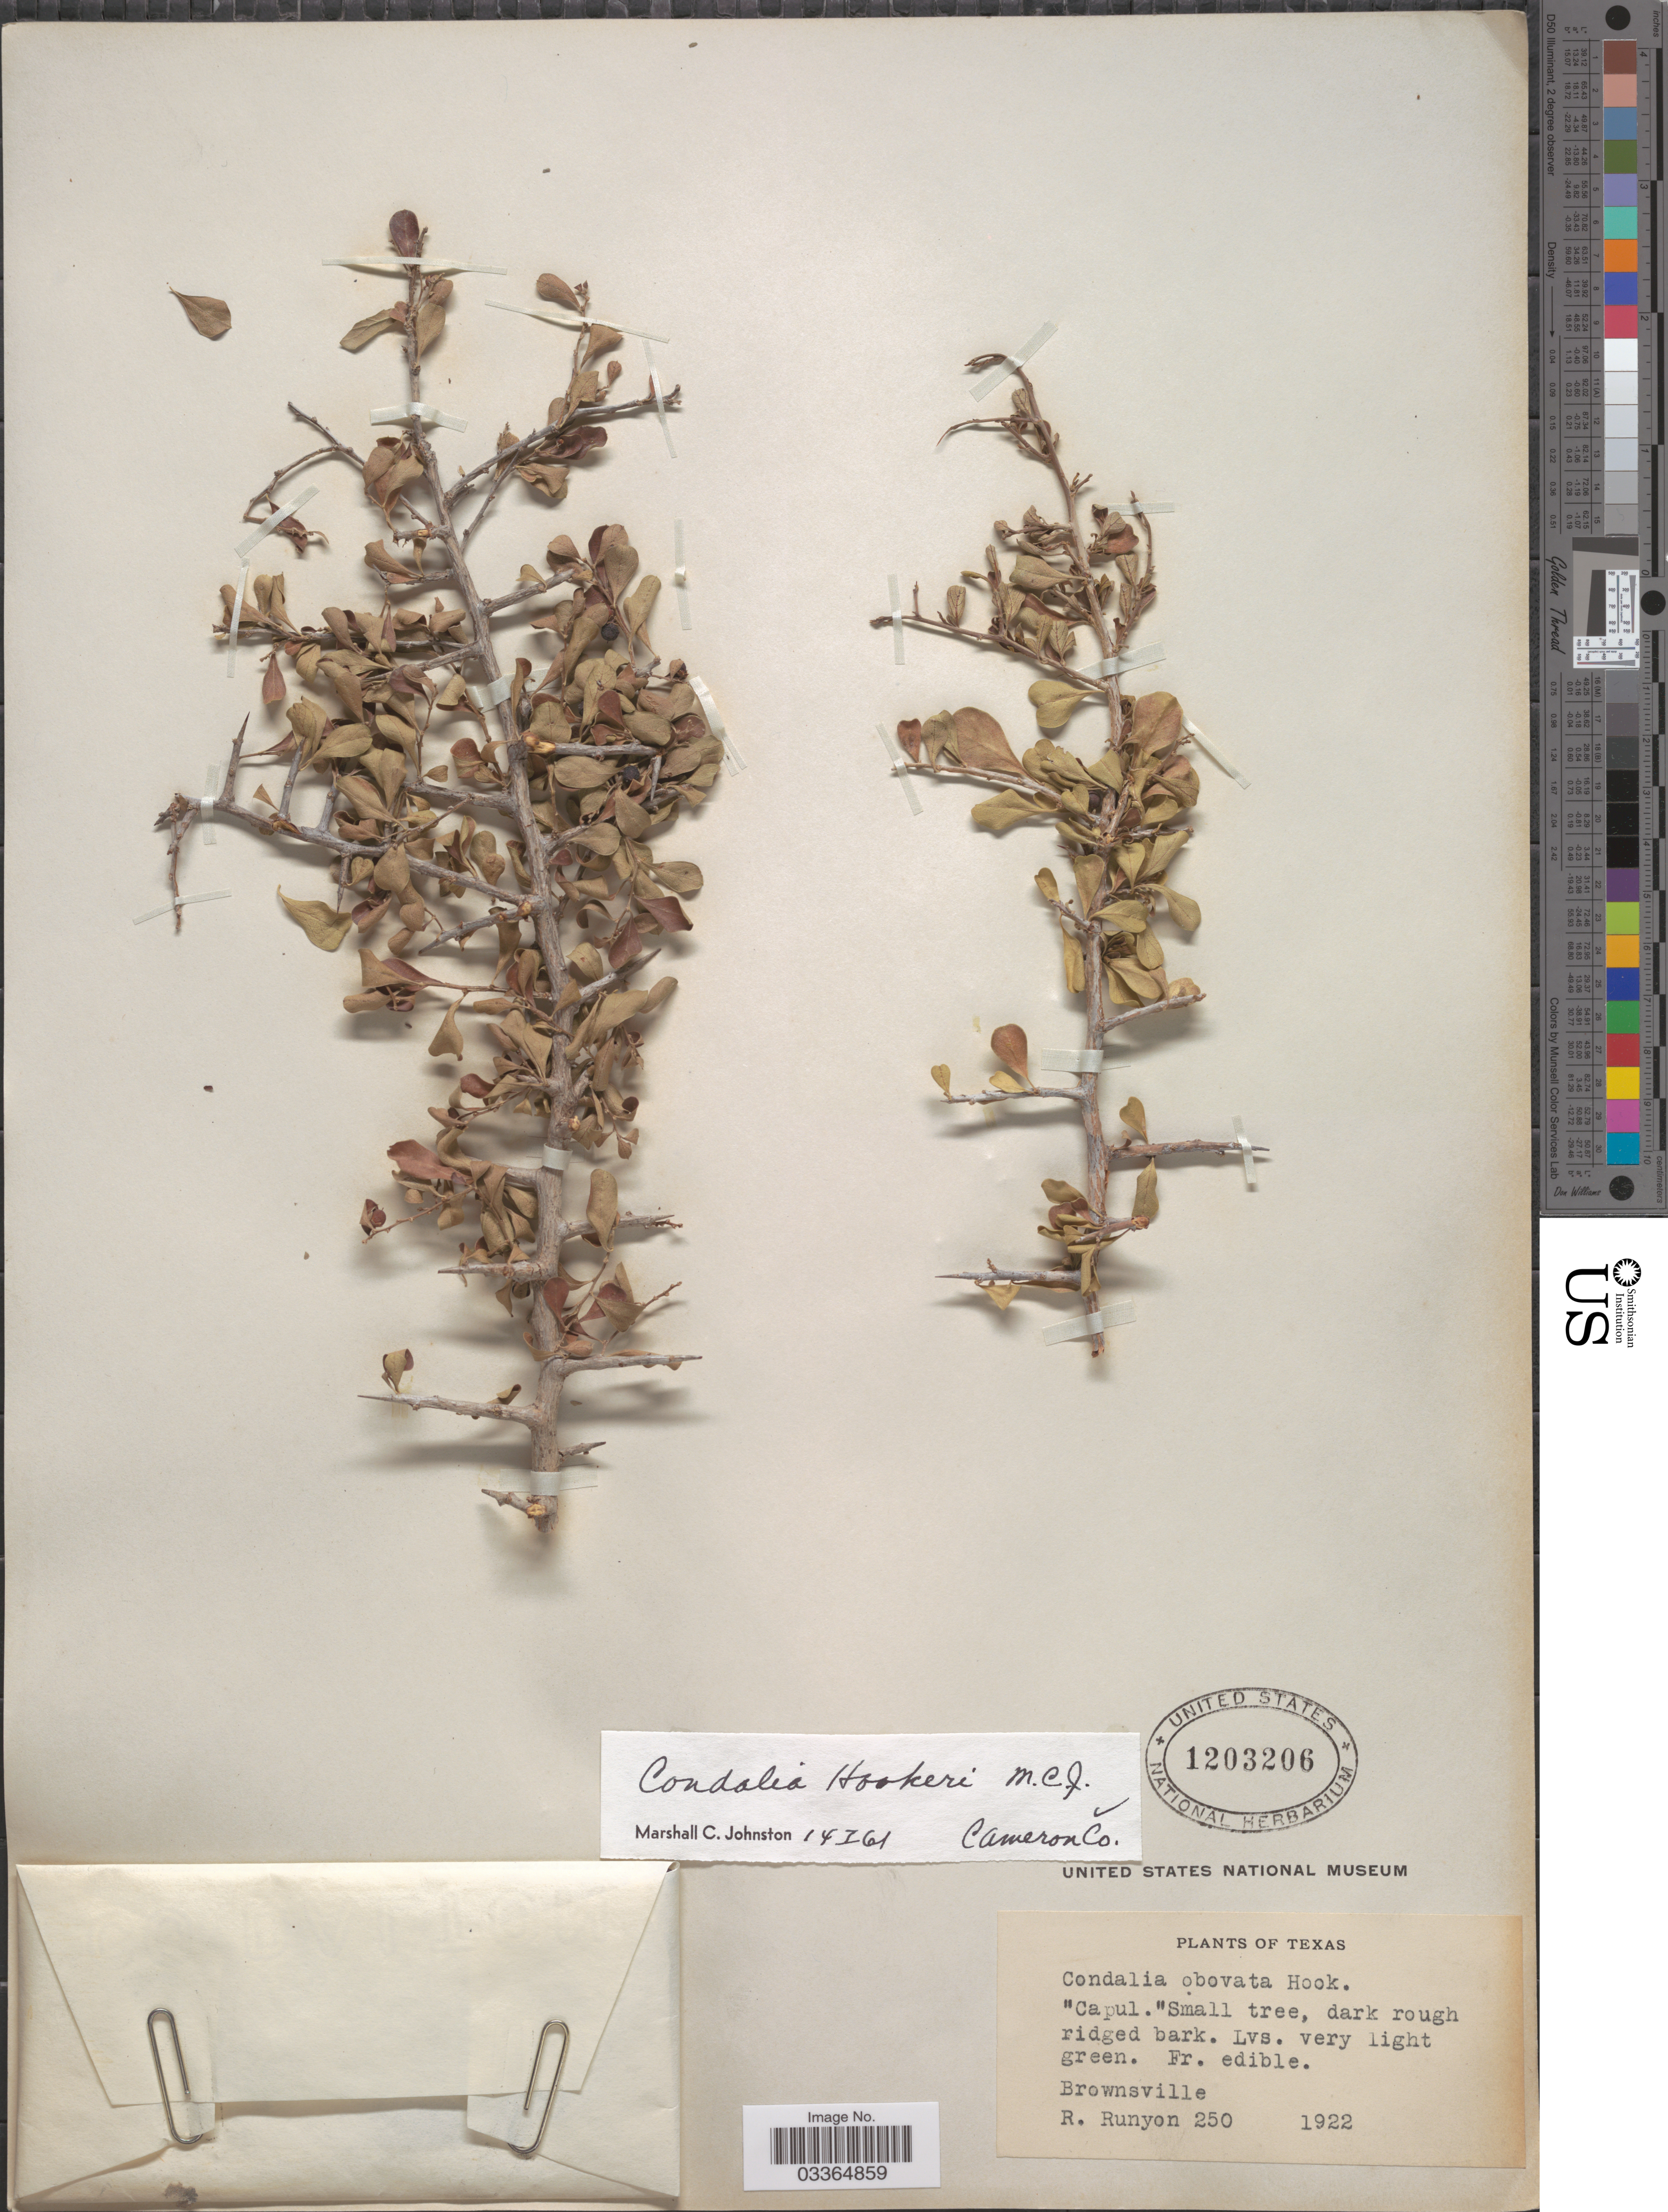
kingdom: Plantae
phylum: Tracheophyta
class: Magnoliopsida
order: Rosales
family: Rhamnaceae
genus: Condalia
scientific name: Condalia hookeri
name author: M.C. Johnst.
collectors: R. Runyon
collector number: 250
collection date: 1922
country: United States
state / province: Texas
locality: Brownsville.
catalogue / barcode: US 1203206